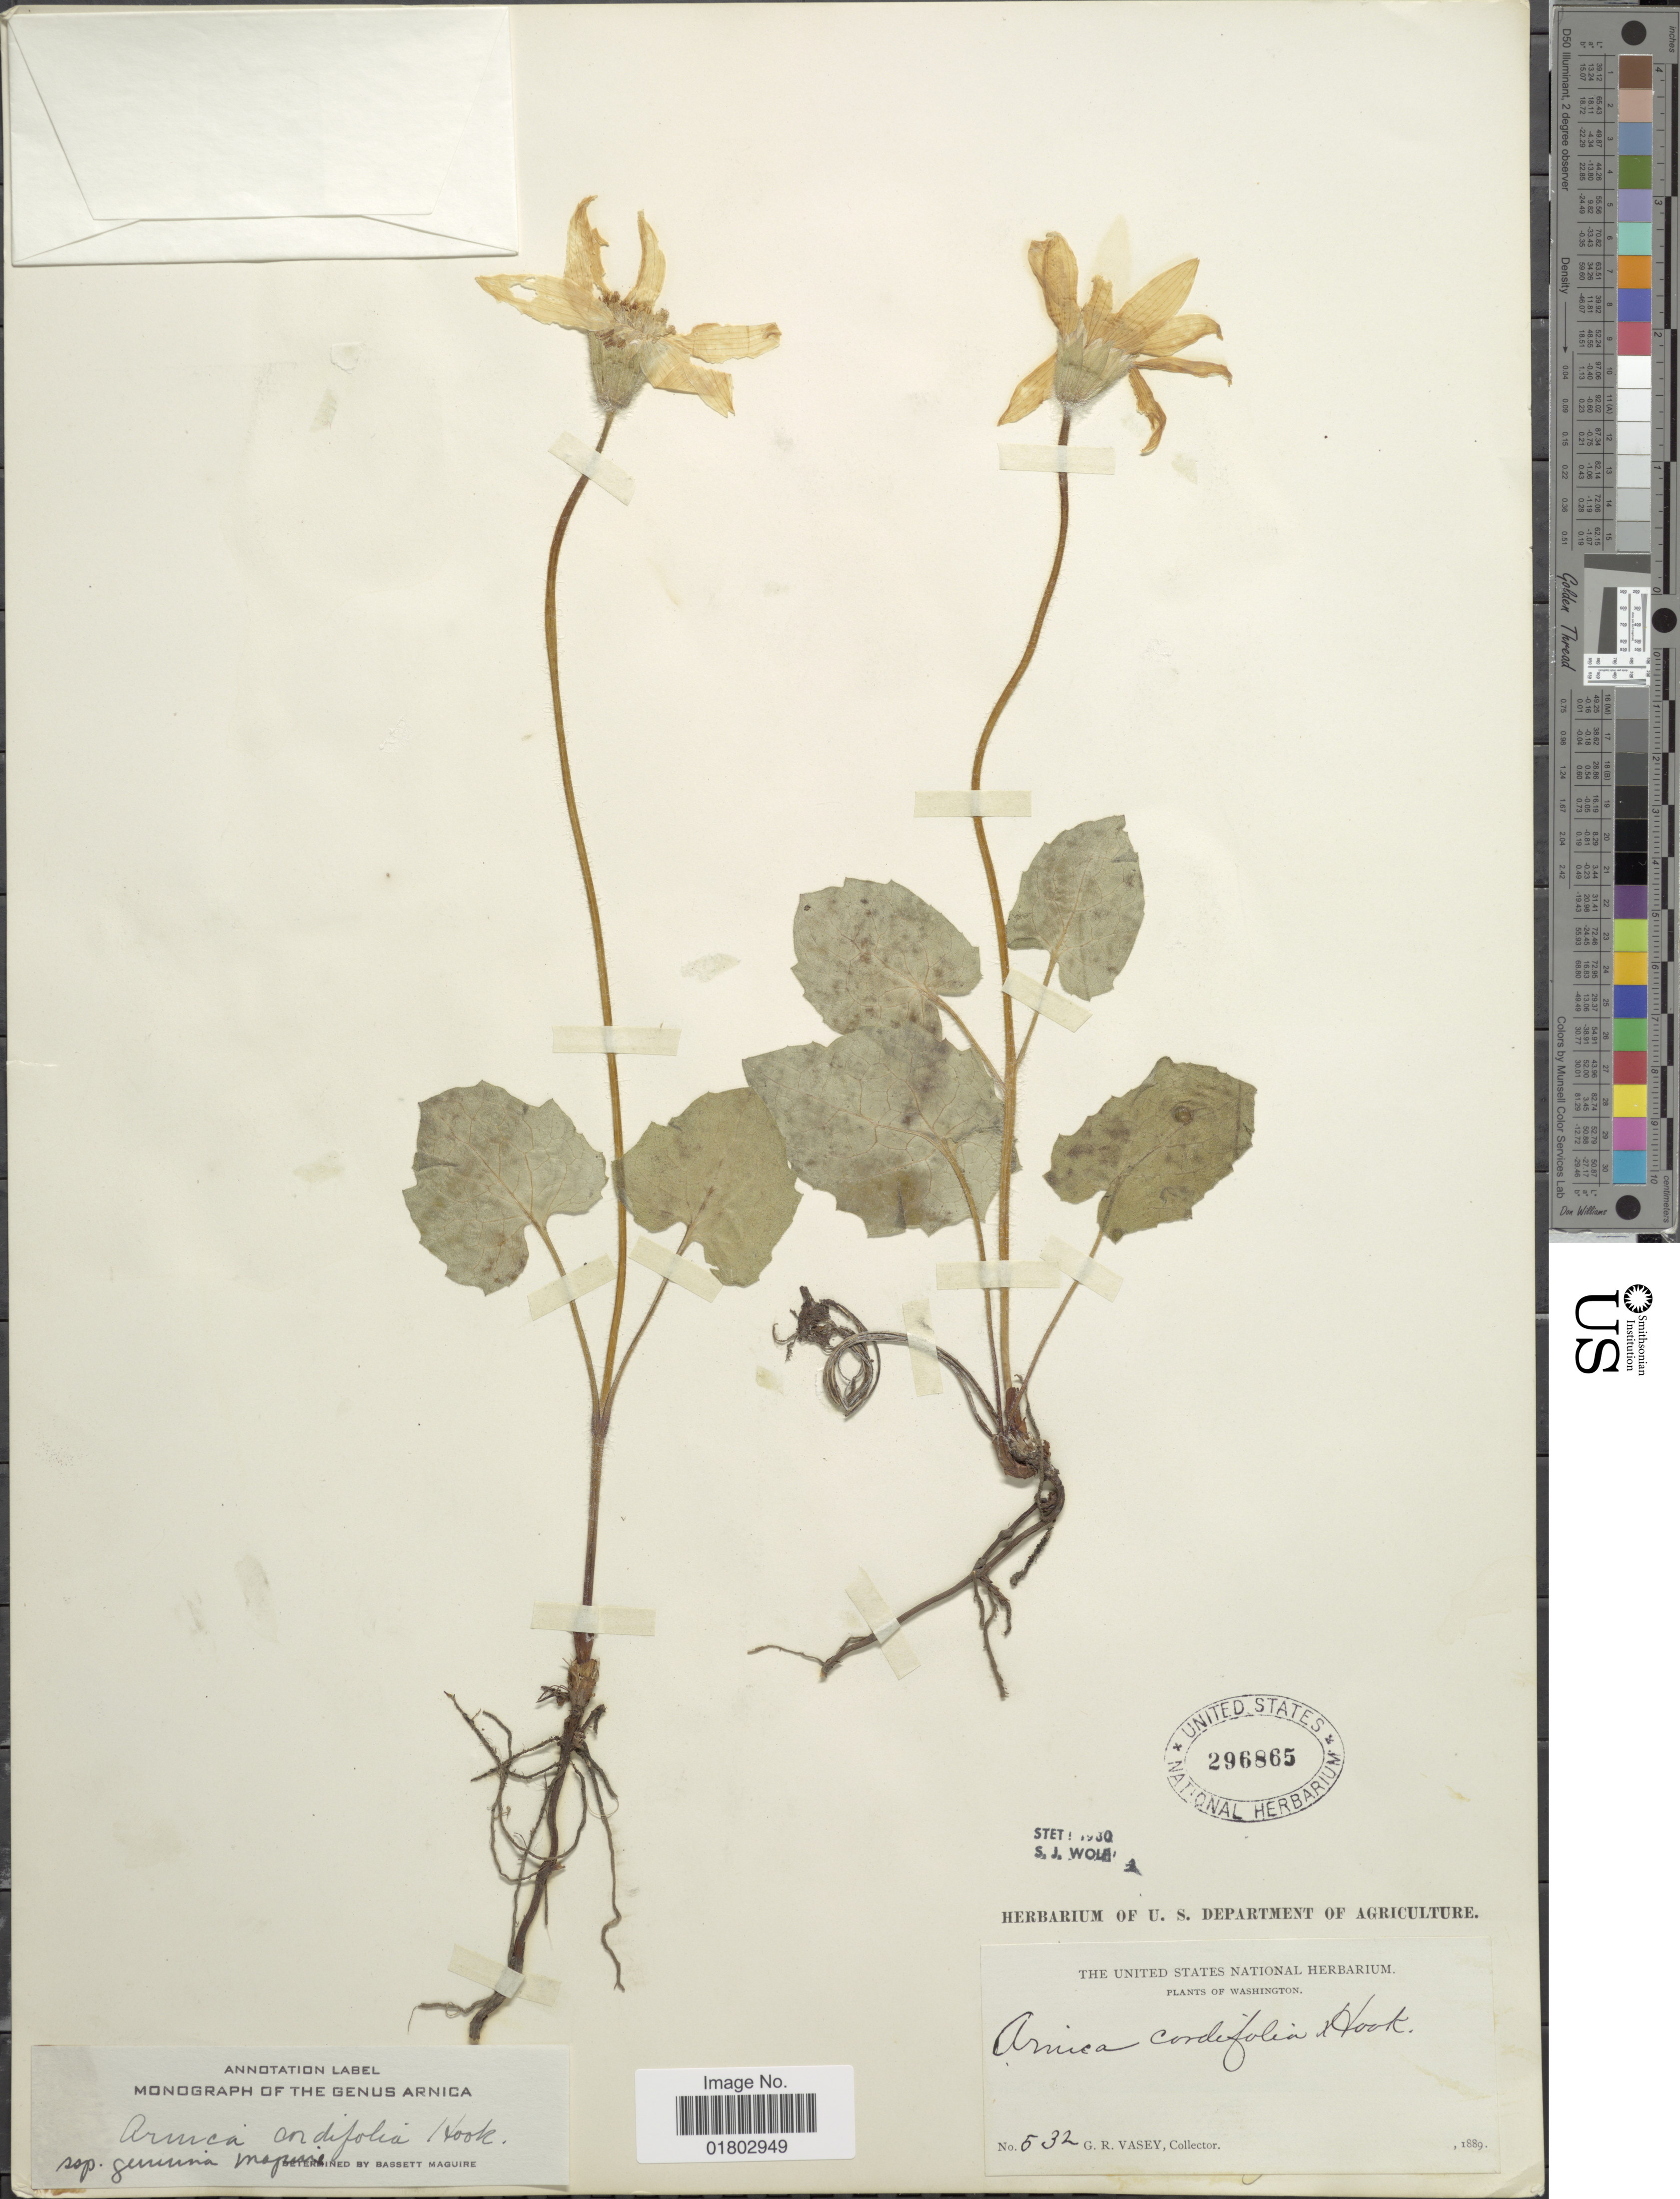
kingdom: Plantae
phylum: Tracheophyta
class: Magnoliopsida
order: Asterales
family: Asteraceae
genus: Arnica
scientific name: Arnica cordifolia subsp. genuina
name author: Maguire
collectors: G. R. Vasey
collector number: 532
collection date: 1889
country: United States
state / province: Washington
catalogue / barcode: US 296865